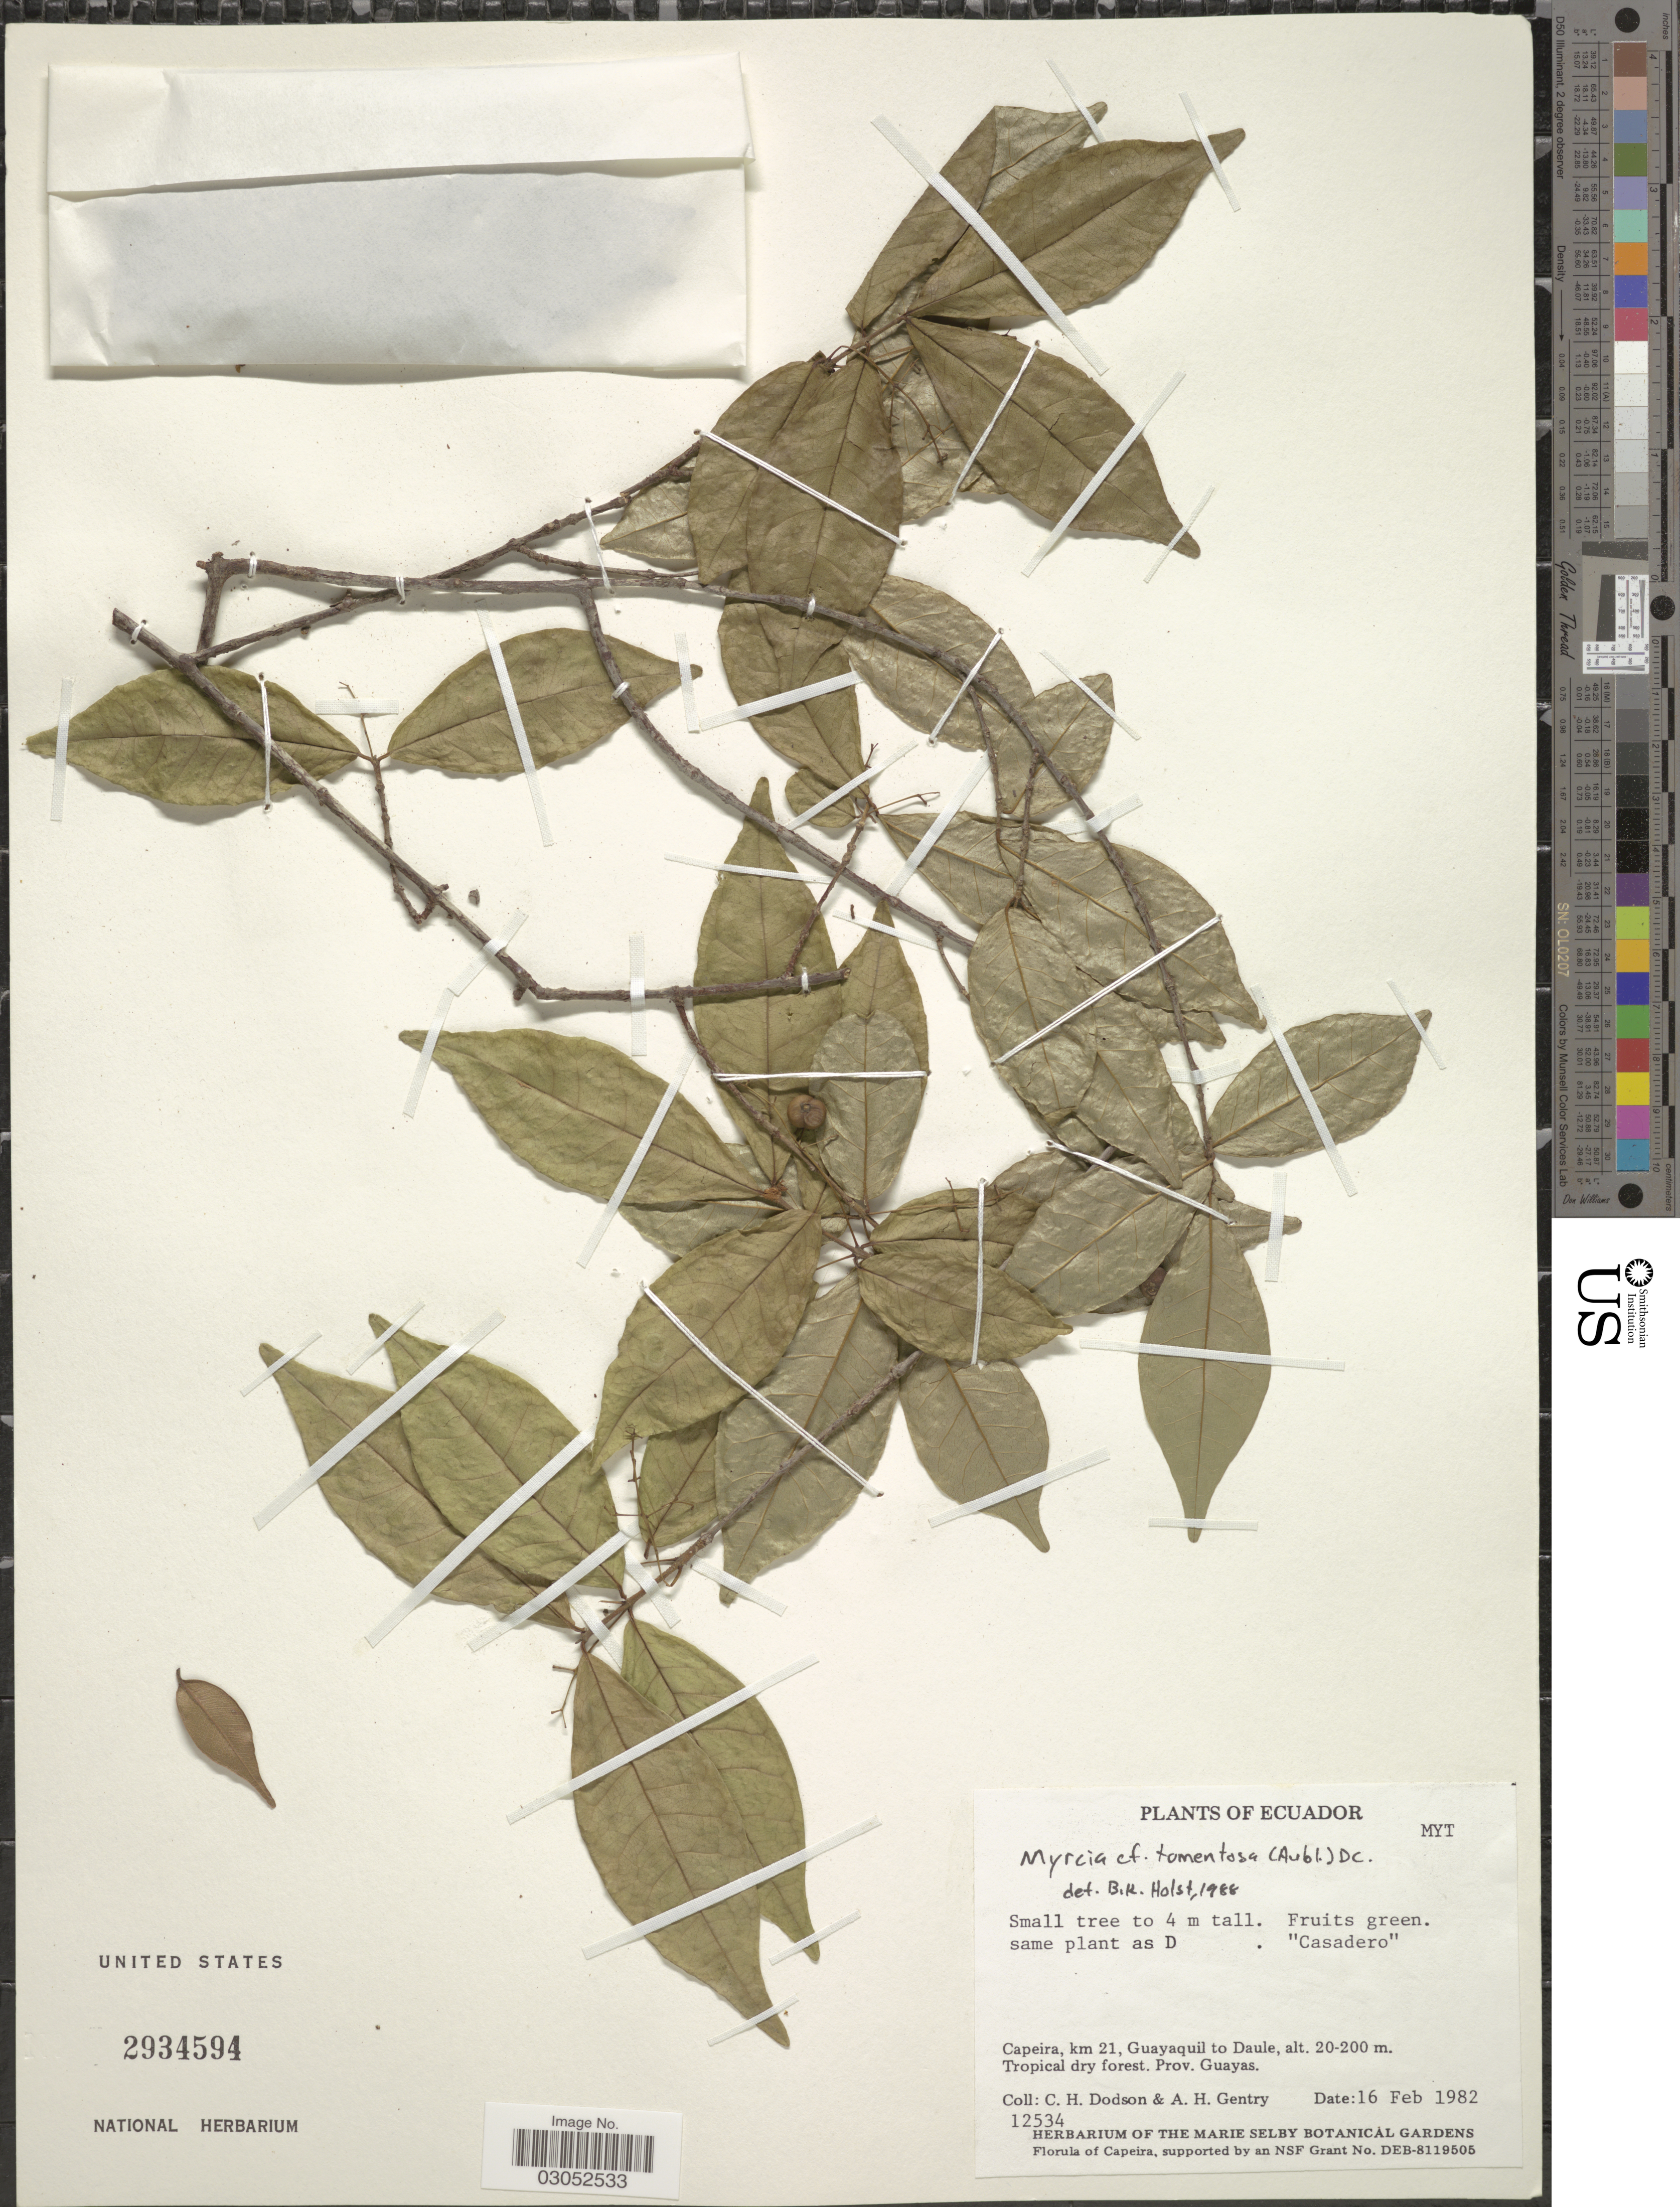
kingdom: Plantae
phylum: Tracheophyta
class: Magnoliopsida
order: Myrtales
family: Myrtaceae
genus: Myrcia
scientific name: Myrcia tomentosa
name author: (Aubl.) DC.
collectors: C. H. Dodson & A. H. Gentry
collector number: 12534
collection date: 1982-02-16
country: Ecuador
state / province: Guayas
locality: Capeira, km 21, Guayaquil to Daule. Prov. Guayas.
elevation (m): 20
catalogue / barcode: US 2934594